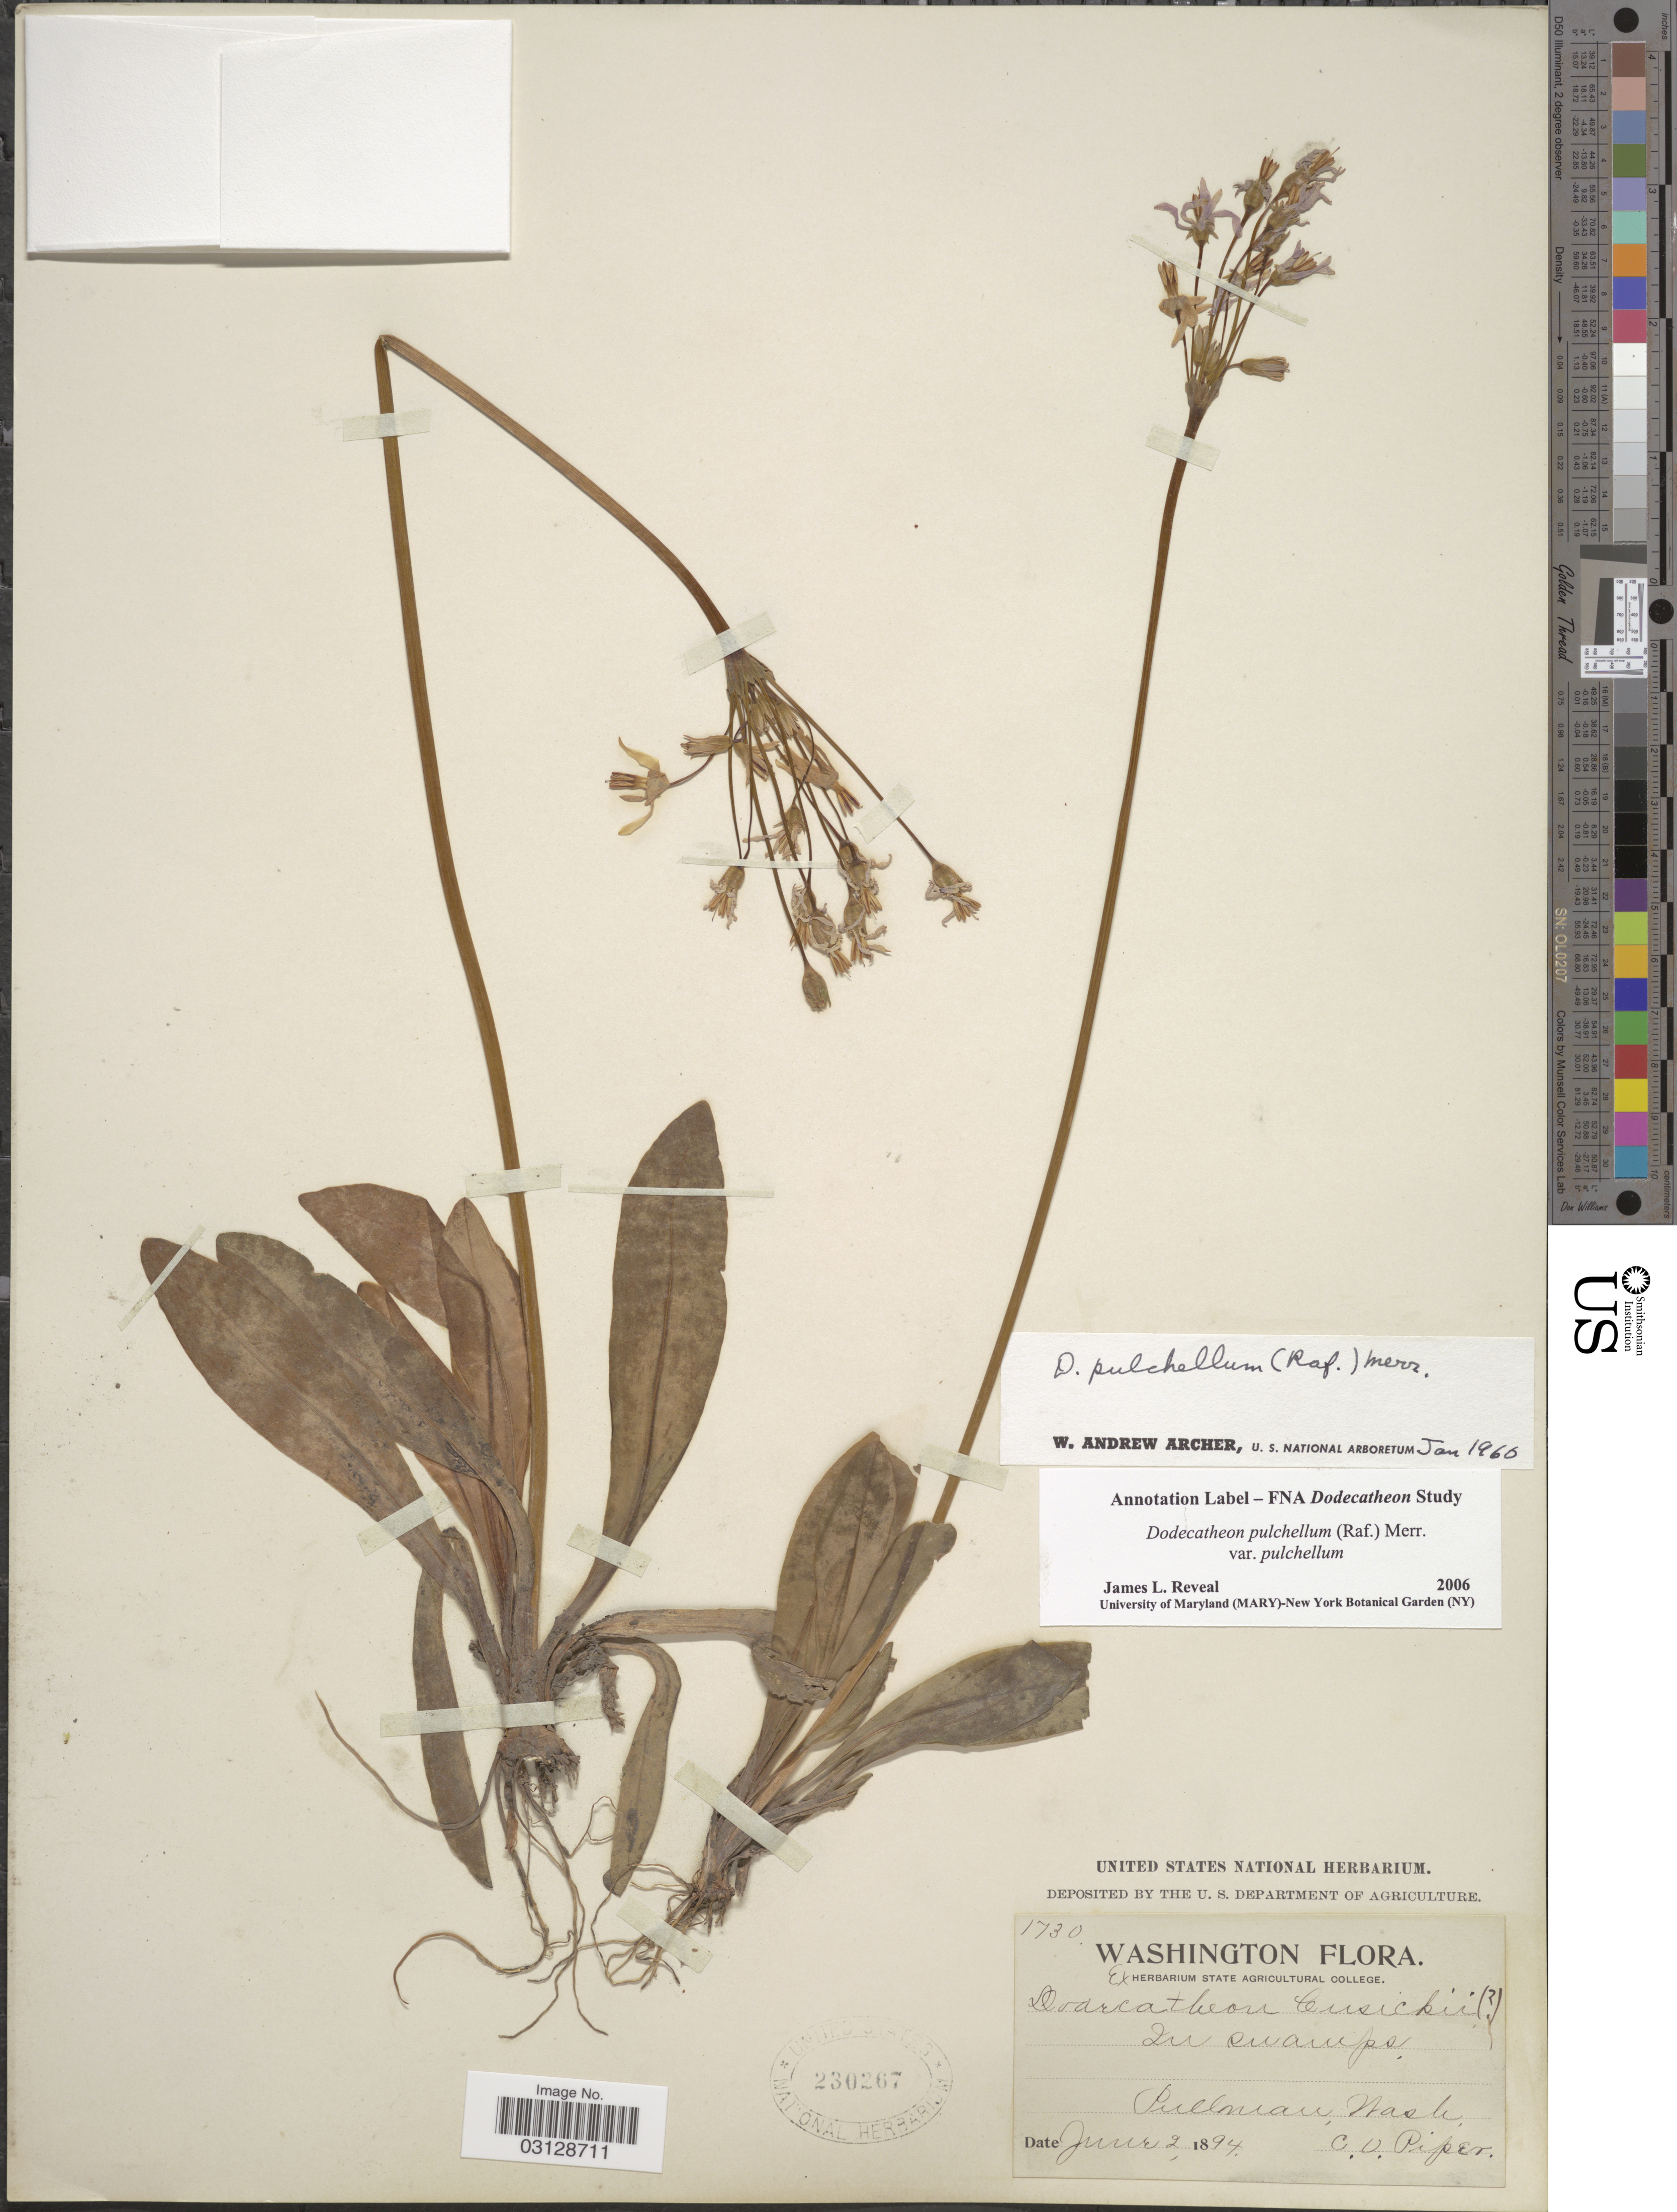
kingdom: Plantae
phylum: Tracheophyta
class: Magnoliopsida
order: Ericales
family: Primulaceae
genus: Dodecatheon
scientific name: Dodecatheon pulchellum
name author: (Raf.) Merr.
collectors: C. V. Piper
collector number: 1730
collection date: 1894-06-02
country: United States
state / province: Washington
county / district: Whitman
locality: Pullman.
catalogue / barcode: US 230267